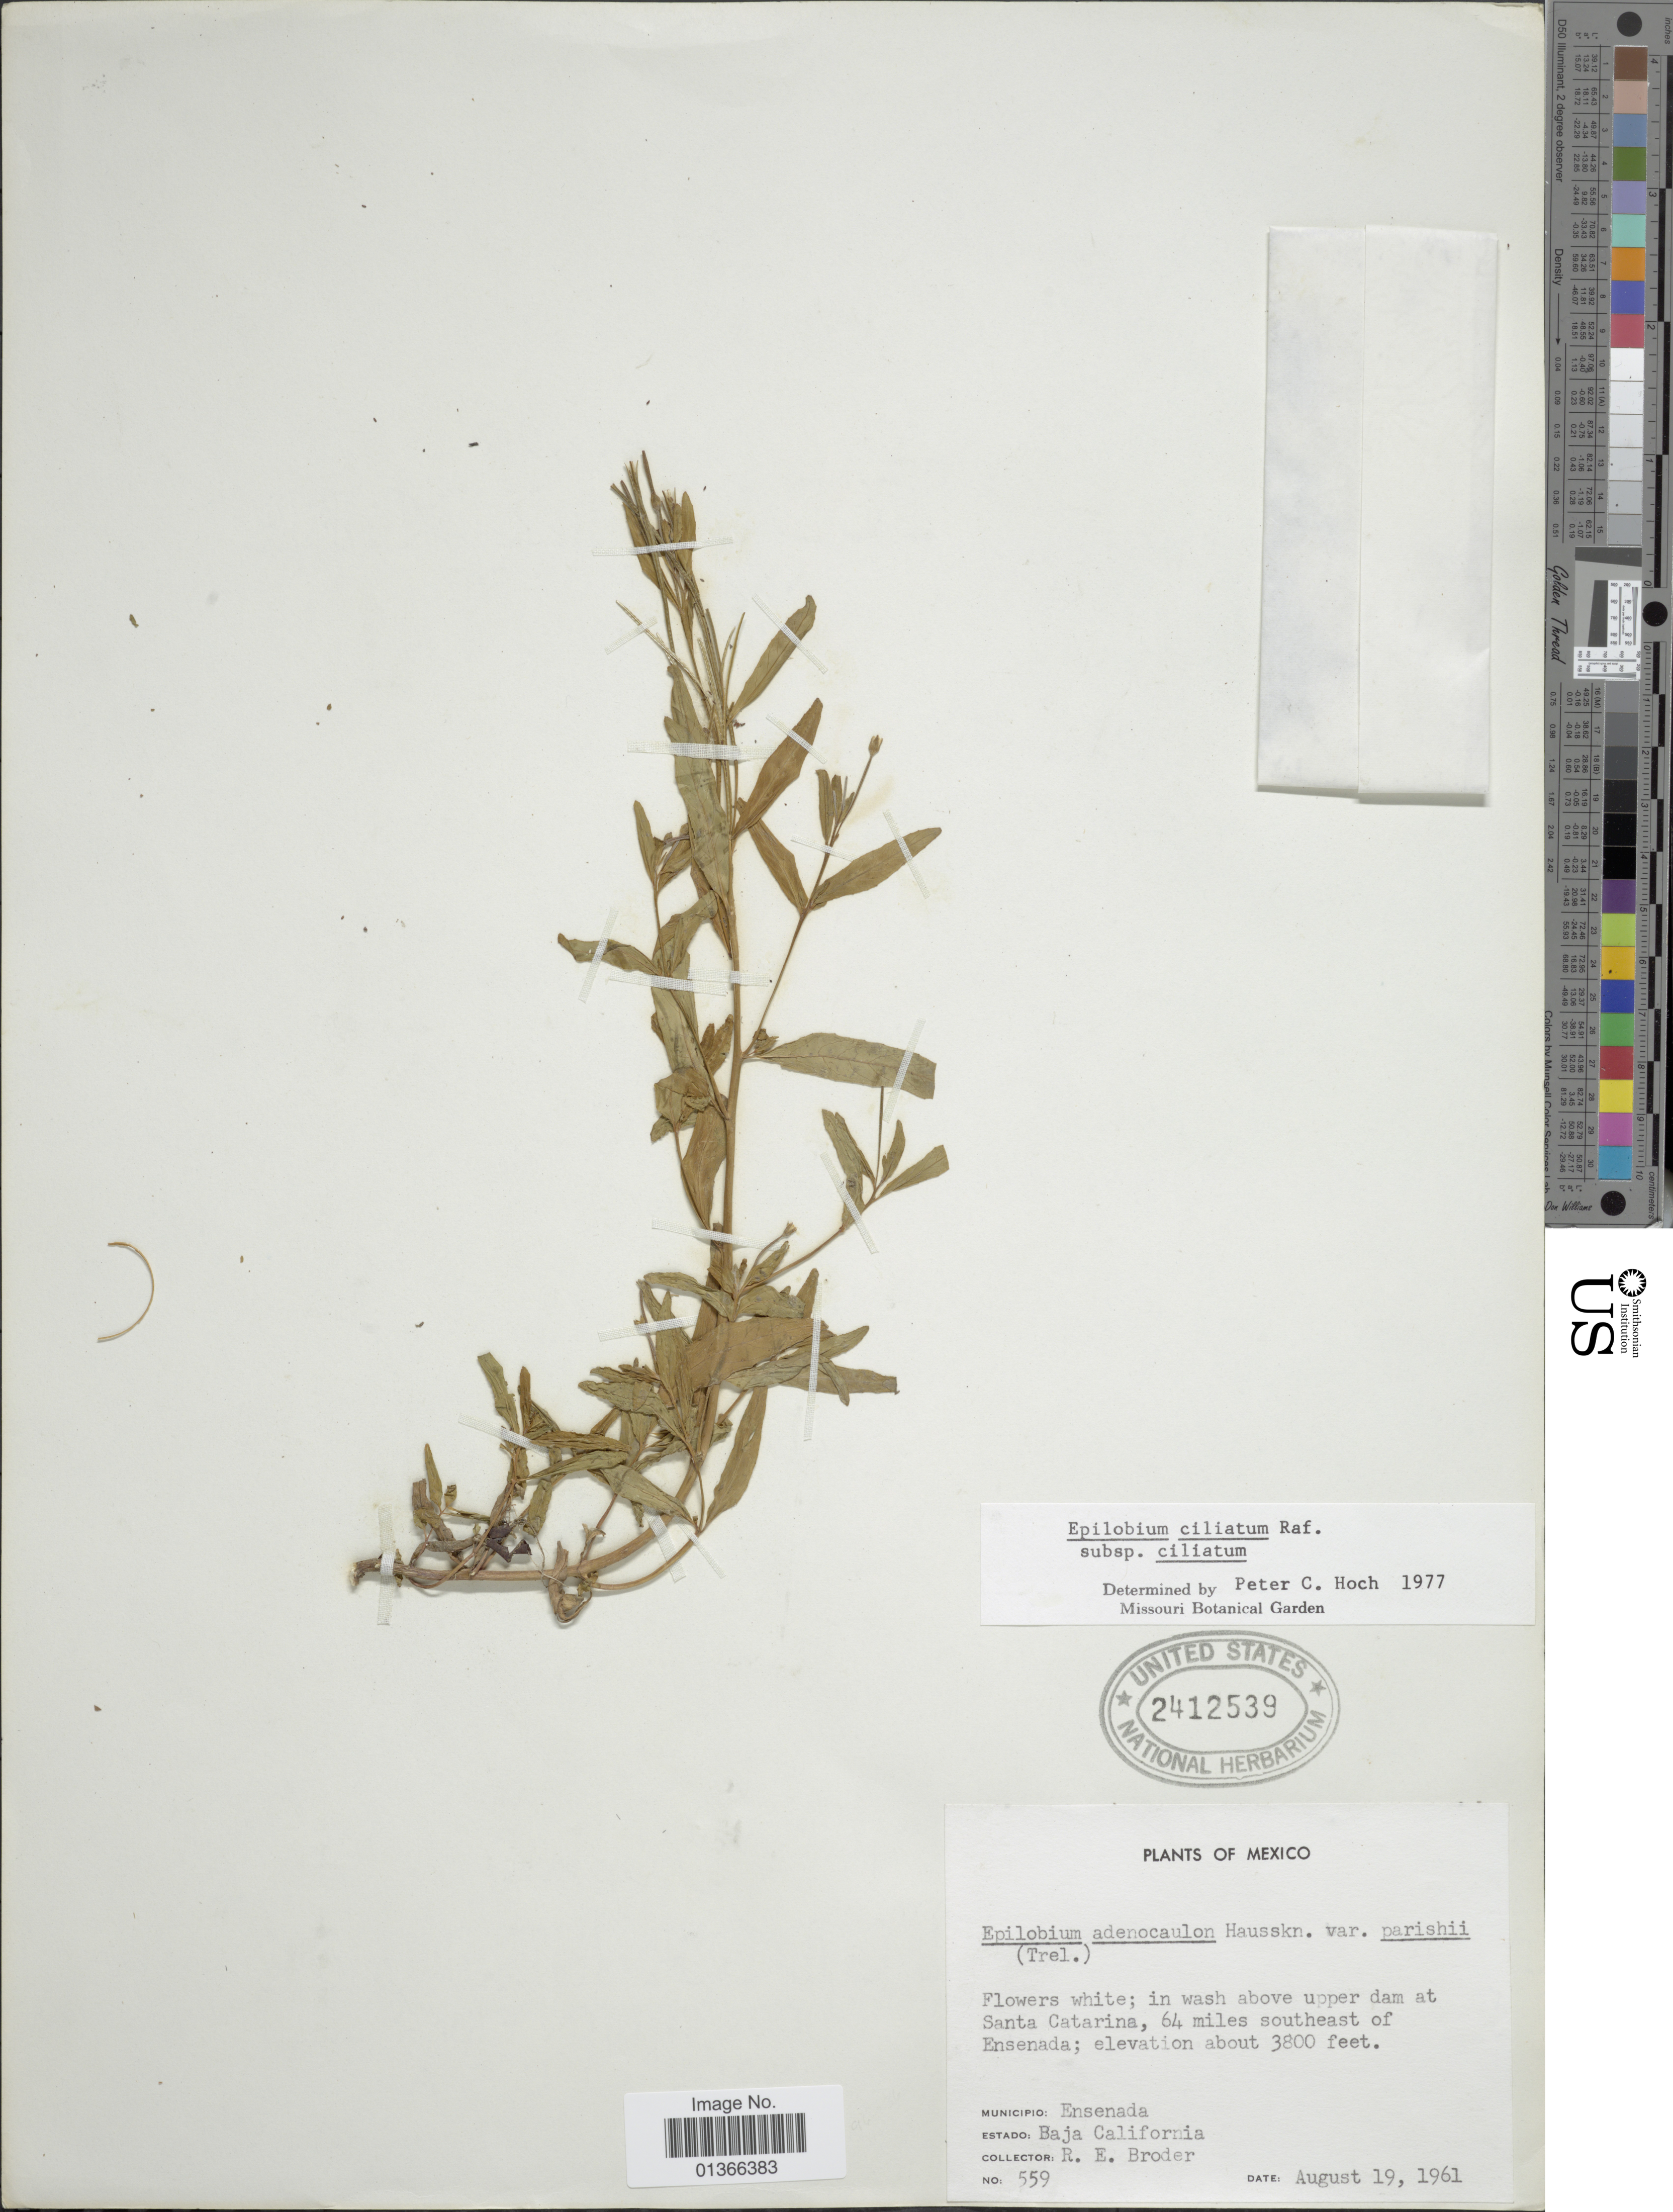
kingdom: Plantae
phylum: Tracheophyta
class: Magnoliopsida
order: Myrtales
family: Onagraceae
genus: Epilobium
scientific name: Epilobium ciliatum subsp. ciliatum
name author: Raf.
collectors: R. Broder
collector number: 559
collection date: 1961-08-19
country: Mexico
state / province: Baja California Norte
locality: In wash above upper dam at Santa Catarina, 64 miles southeast of Ensenada.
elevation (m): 1158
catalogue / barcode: US 2412539